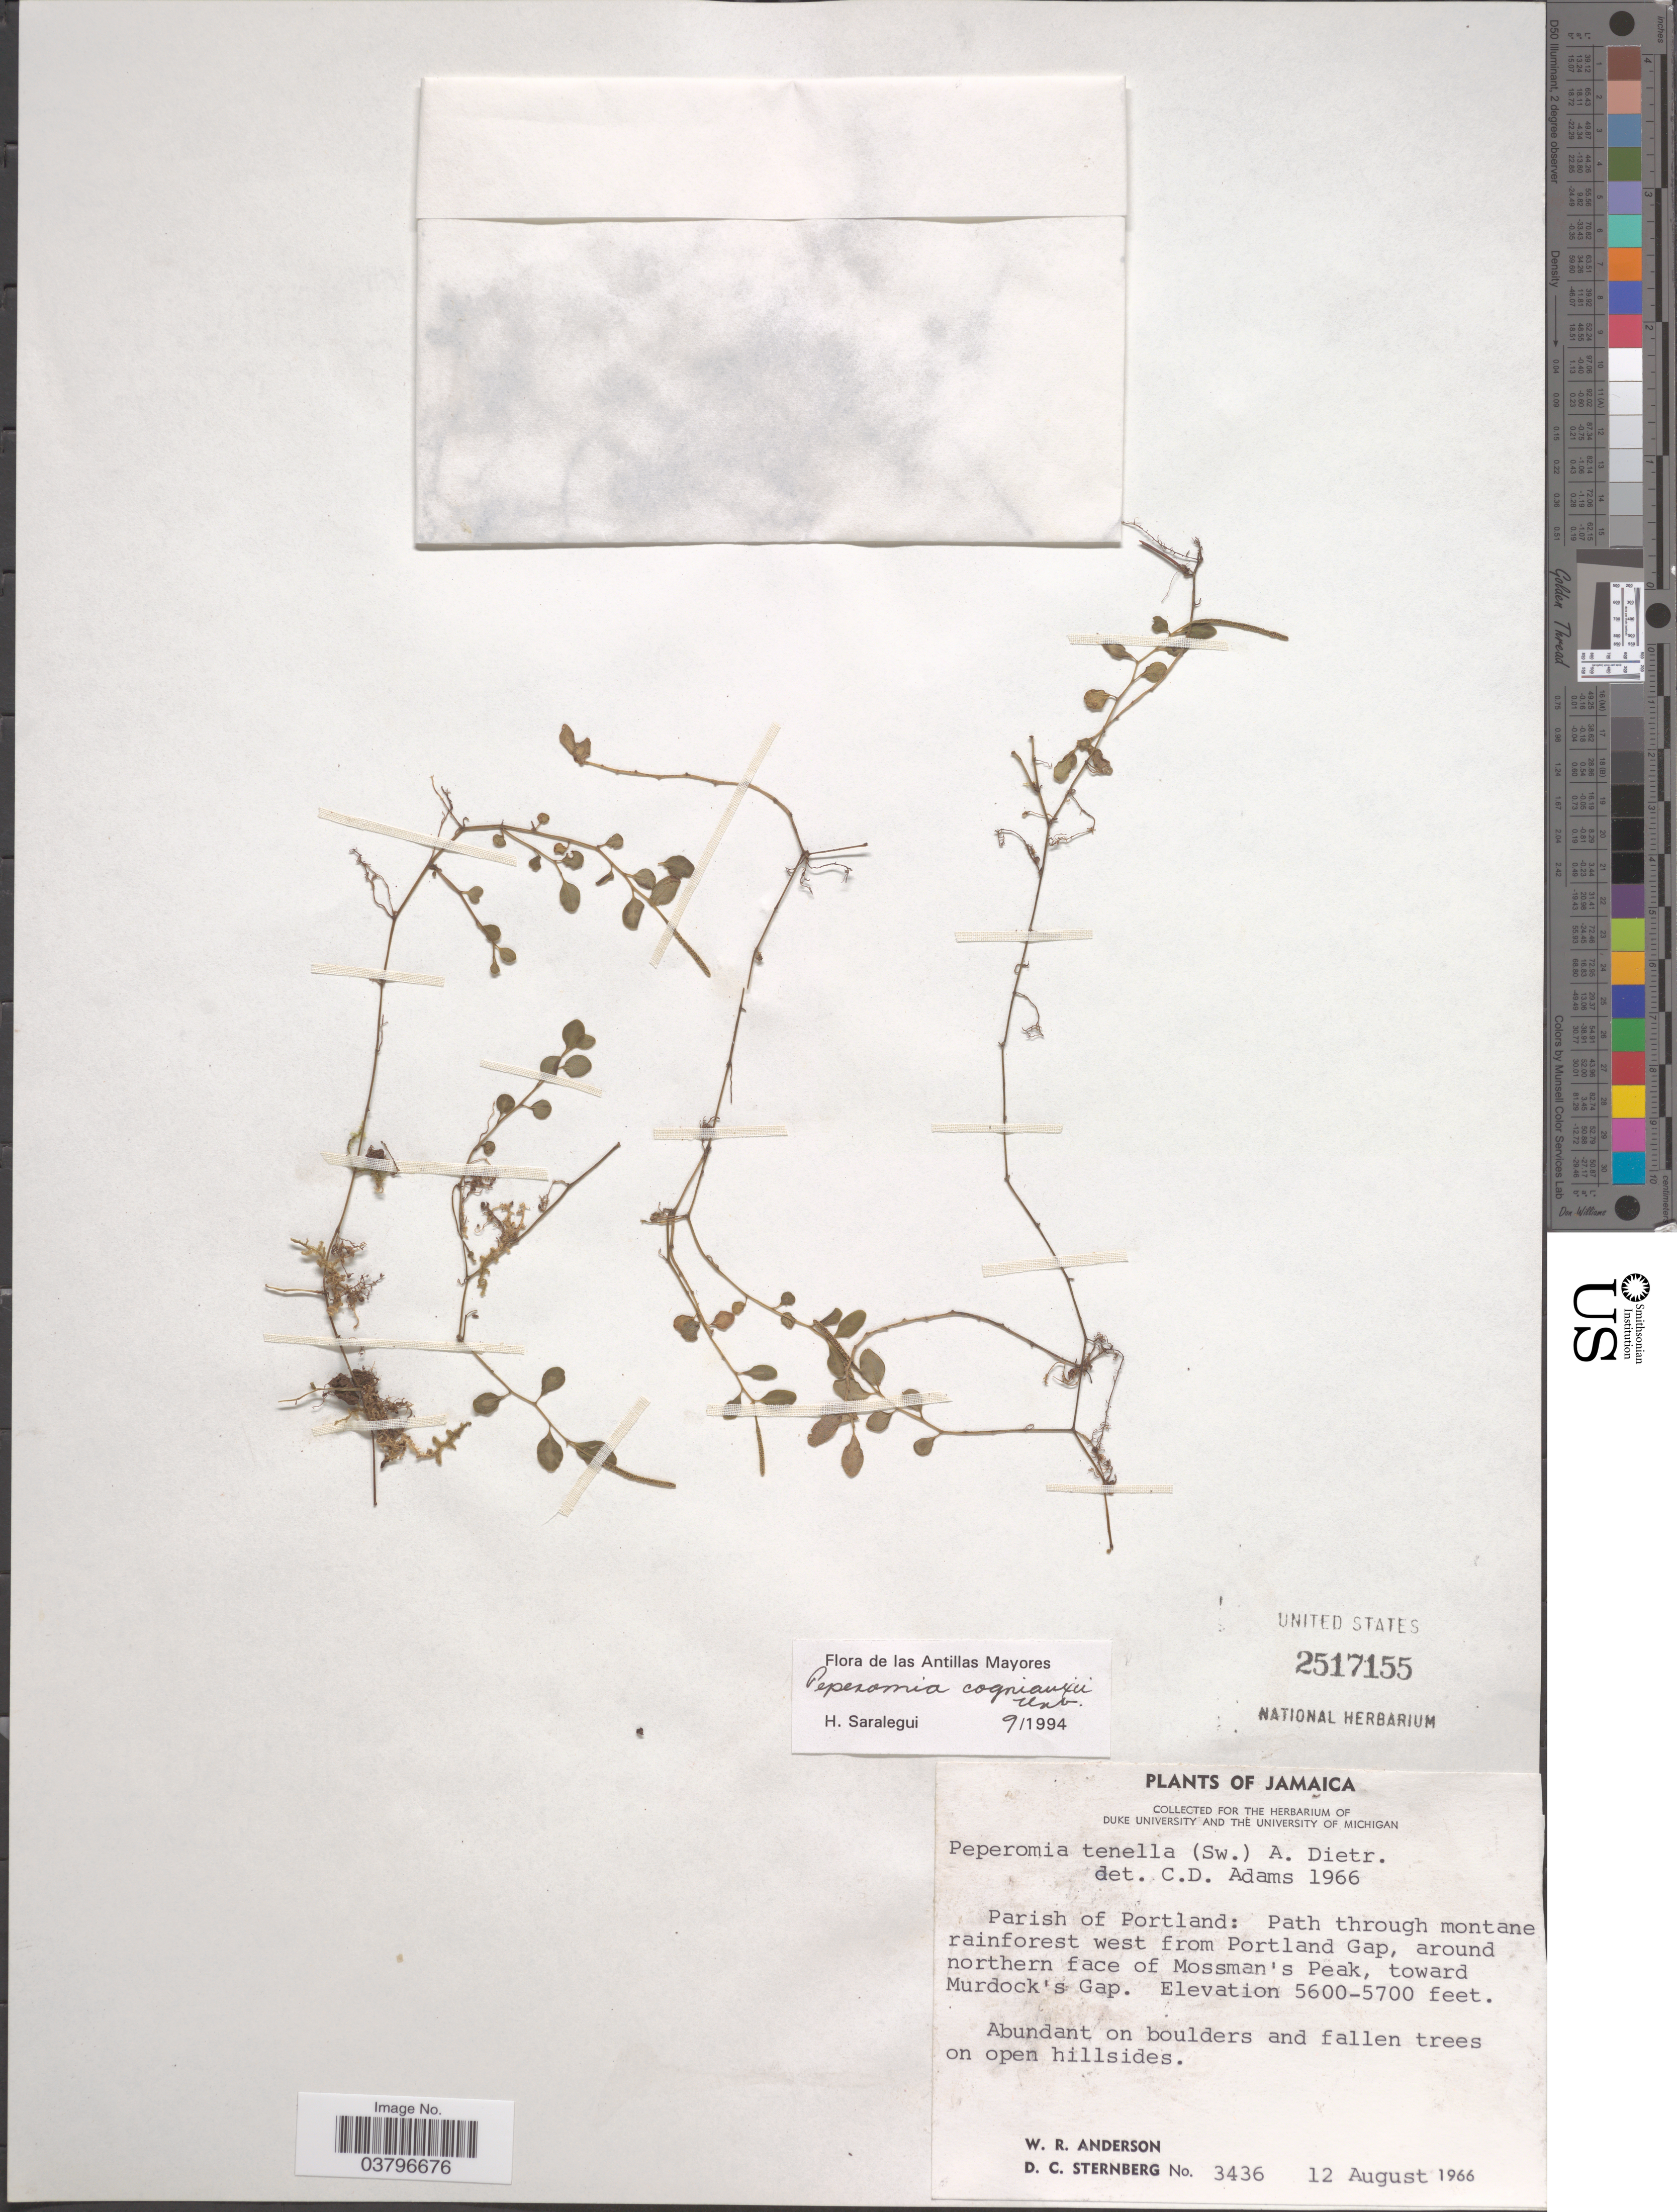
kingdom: Plantae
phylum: Tracheophyta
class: Magnoliopsida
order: Piperales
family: Piperaceae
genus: Peperomia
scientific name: Peperomia cogniauxii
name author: Urb.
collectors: W. Anderson & D. Sternberg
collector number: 3436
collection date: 1966-08-12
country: Jamaica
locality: Parish of Portland: Path through montane rainforest west from Portland Gap, around northern face of Mossman's Peak, toward Murdock's Gap.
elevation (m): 1707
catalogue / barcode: US 2517155